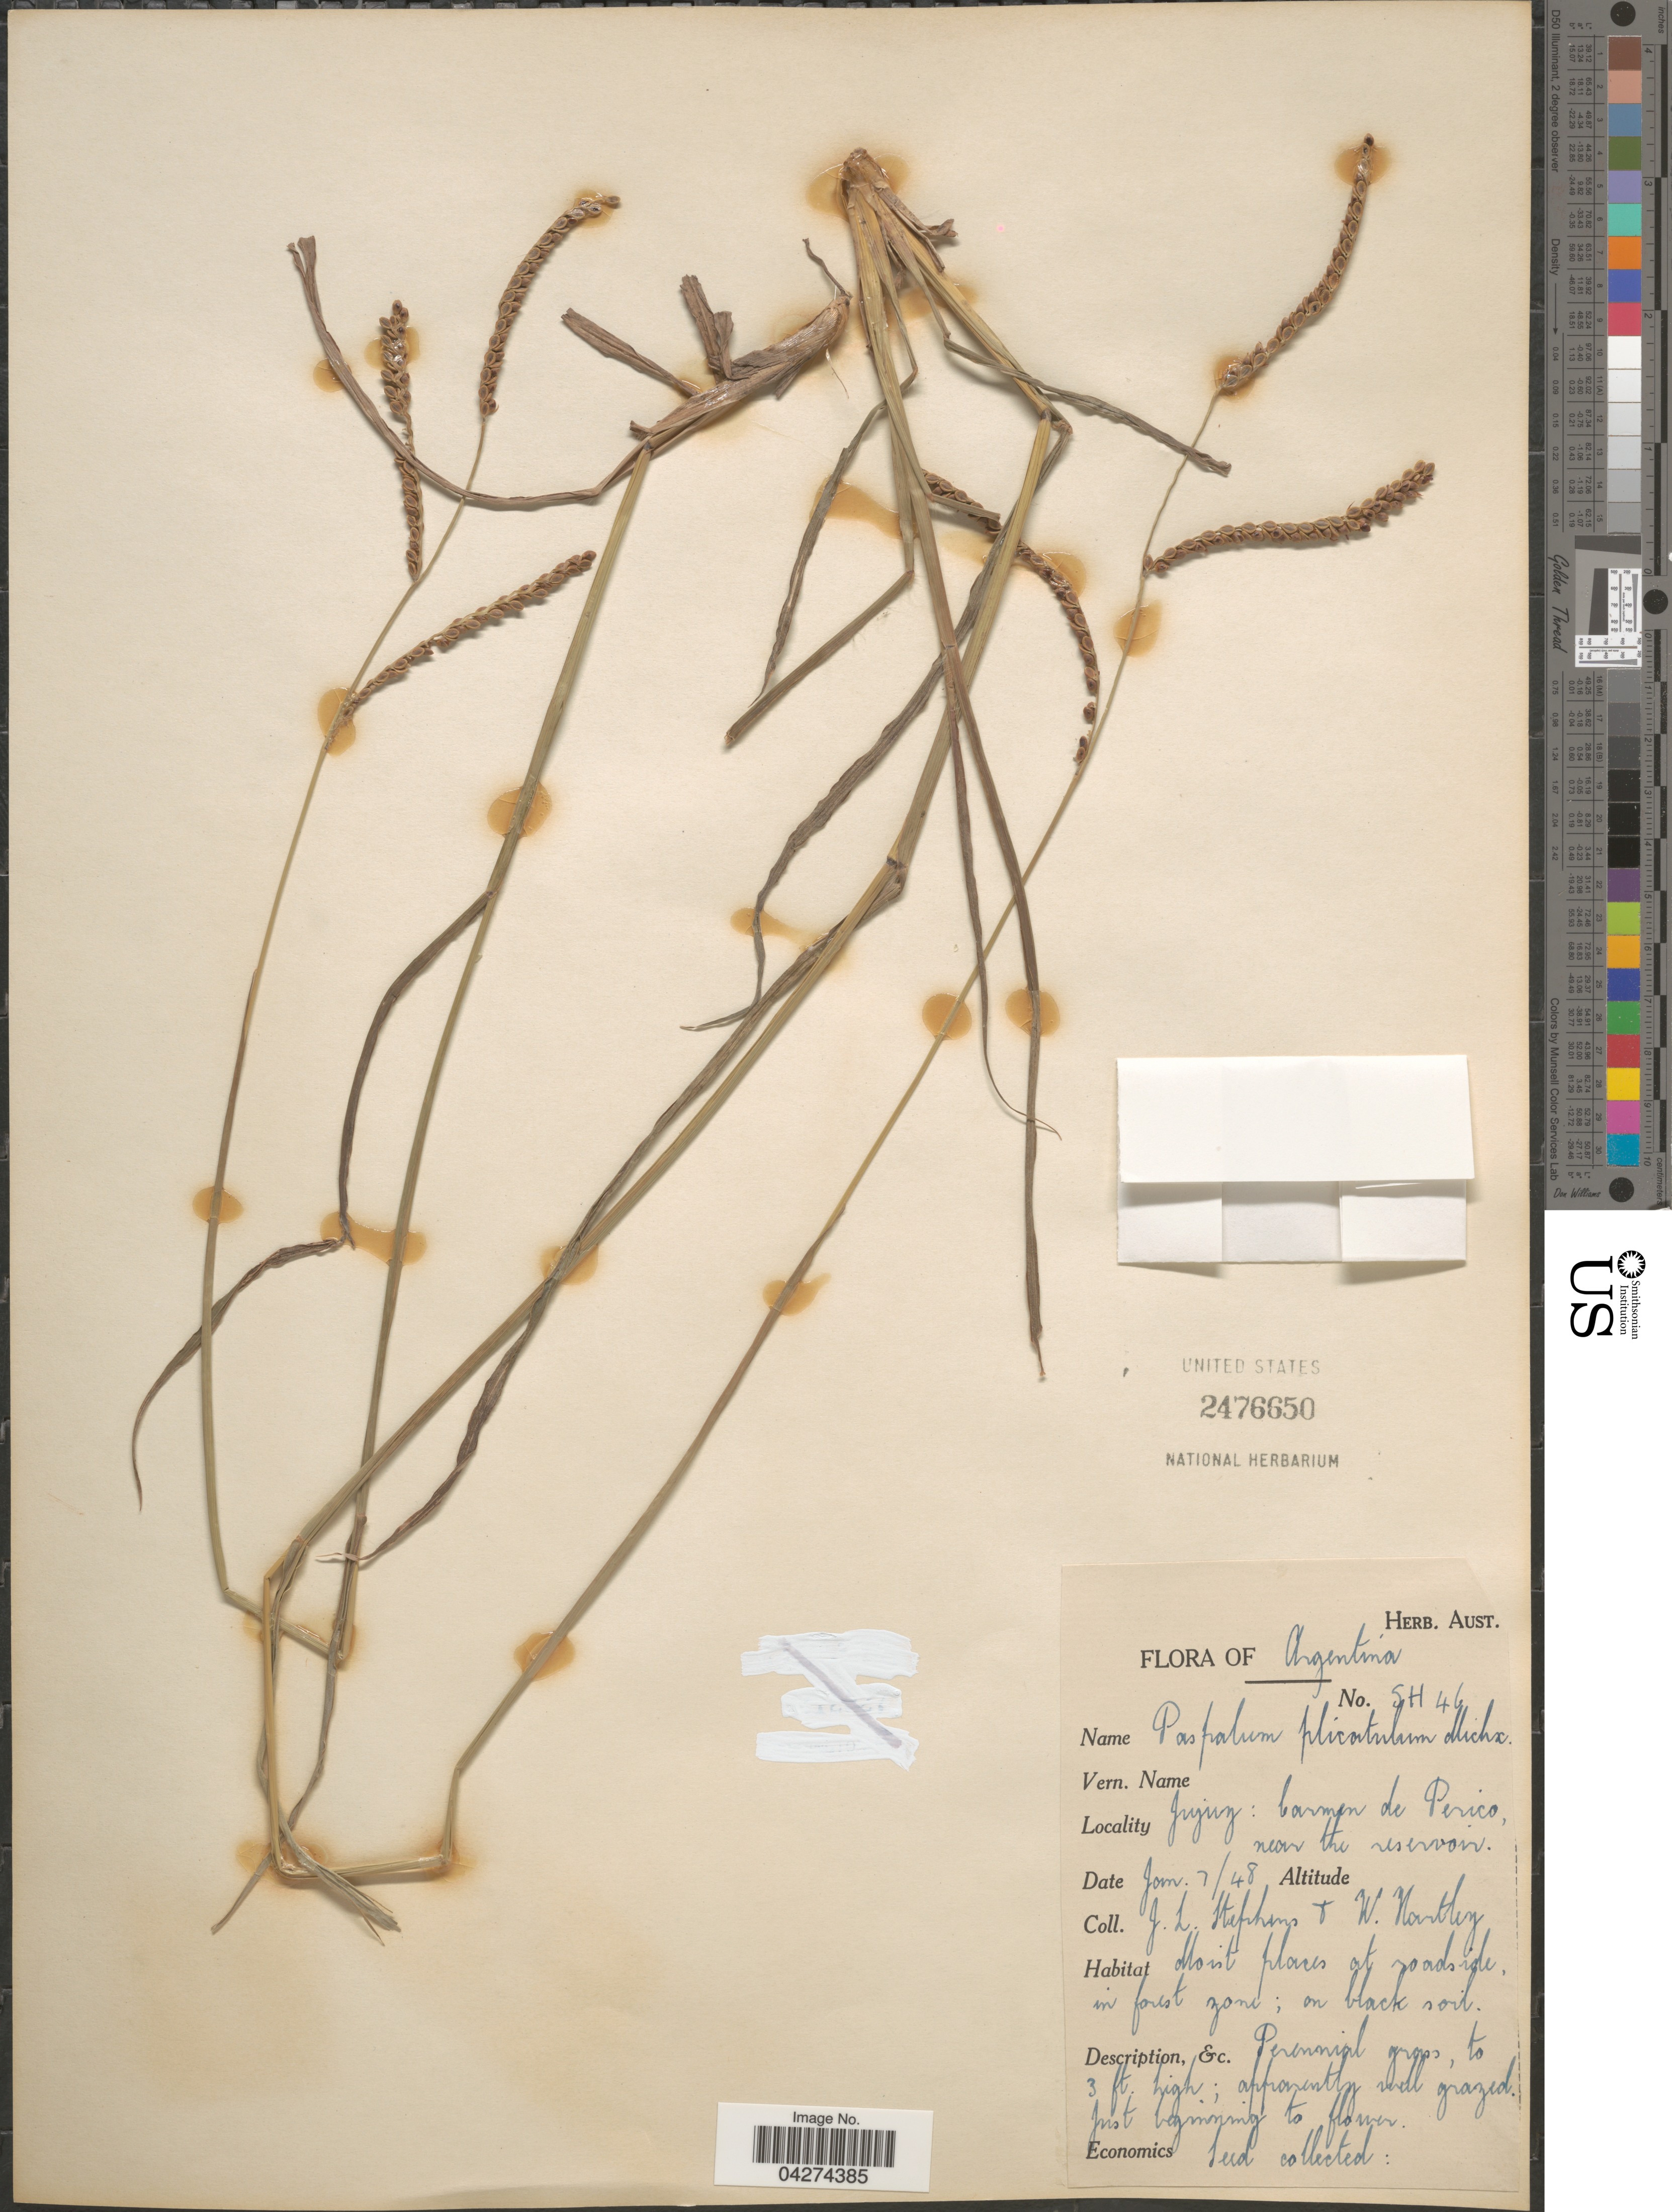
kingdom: Plantae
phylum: Tracheophyta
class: Liliopsida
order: Poales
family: Poaceae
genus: Paspalum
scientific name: Paspalum plicatulum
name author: Michx.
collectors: J. Stephens & W. Hartley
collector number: SH46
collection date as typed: Transcribed d/m/y: 7/1/48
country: Argentina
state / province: Jujuy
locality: Carmen de Perico, near the reservoir.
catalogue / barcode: US 2476650